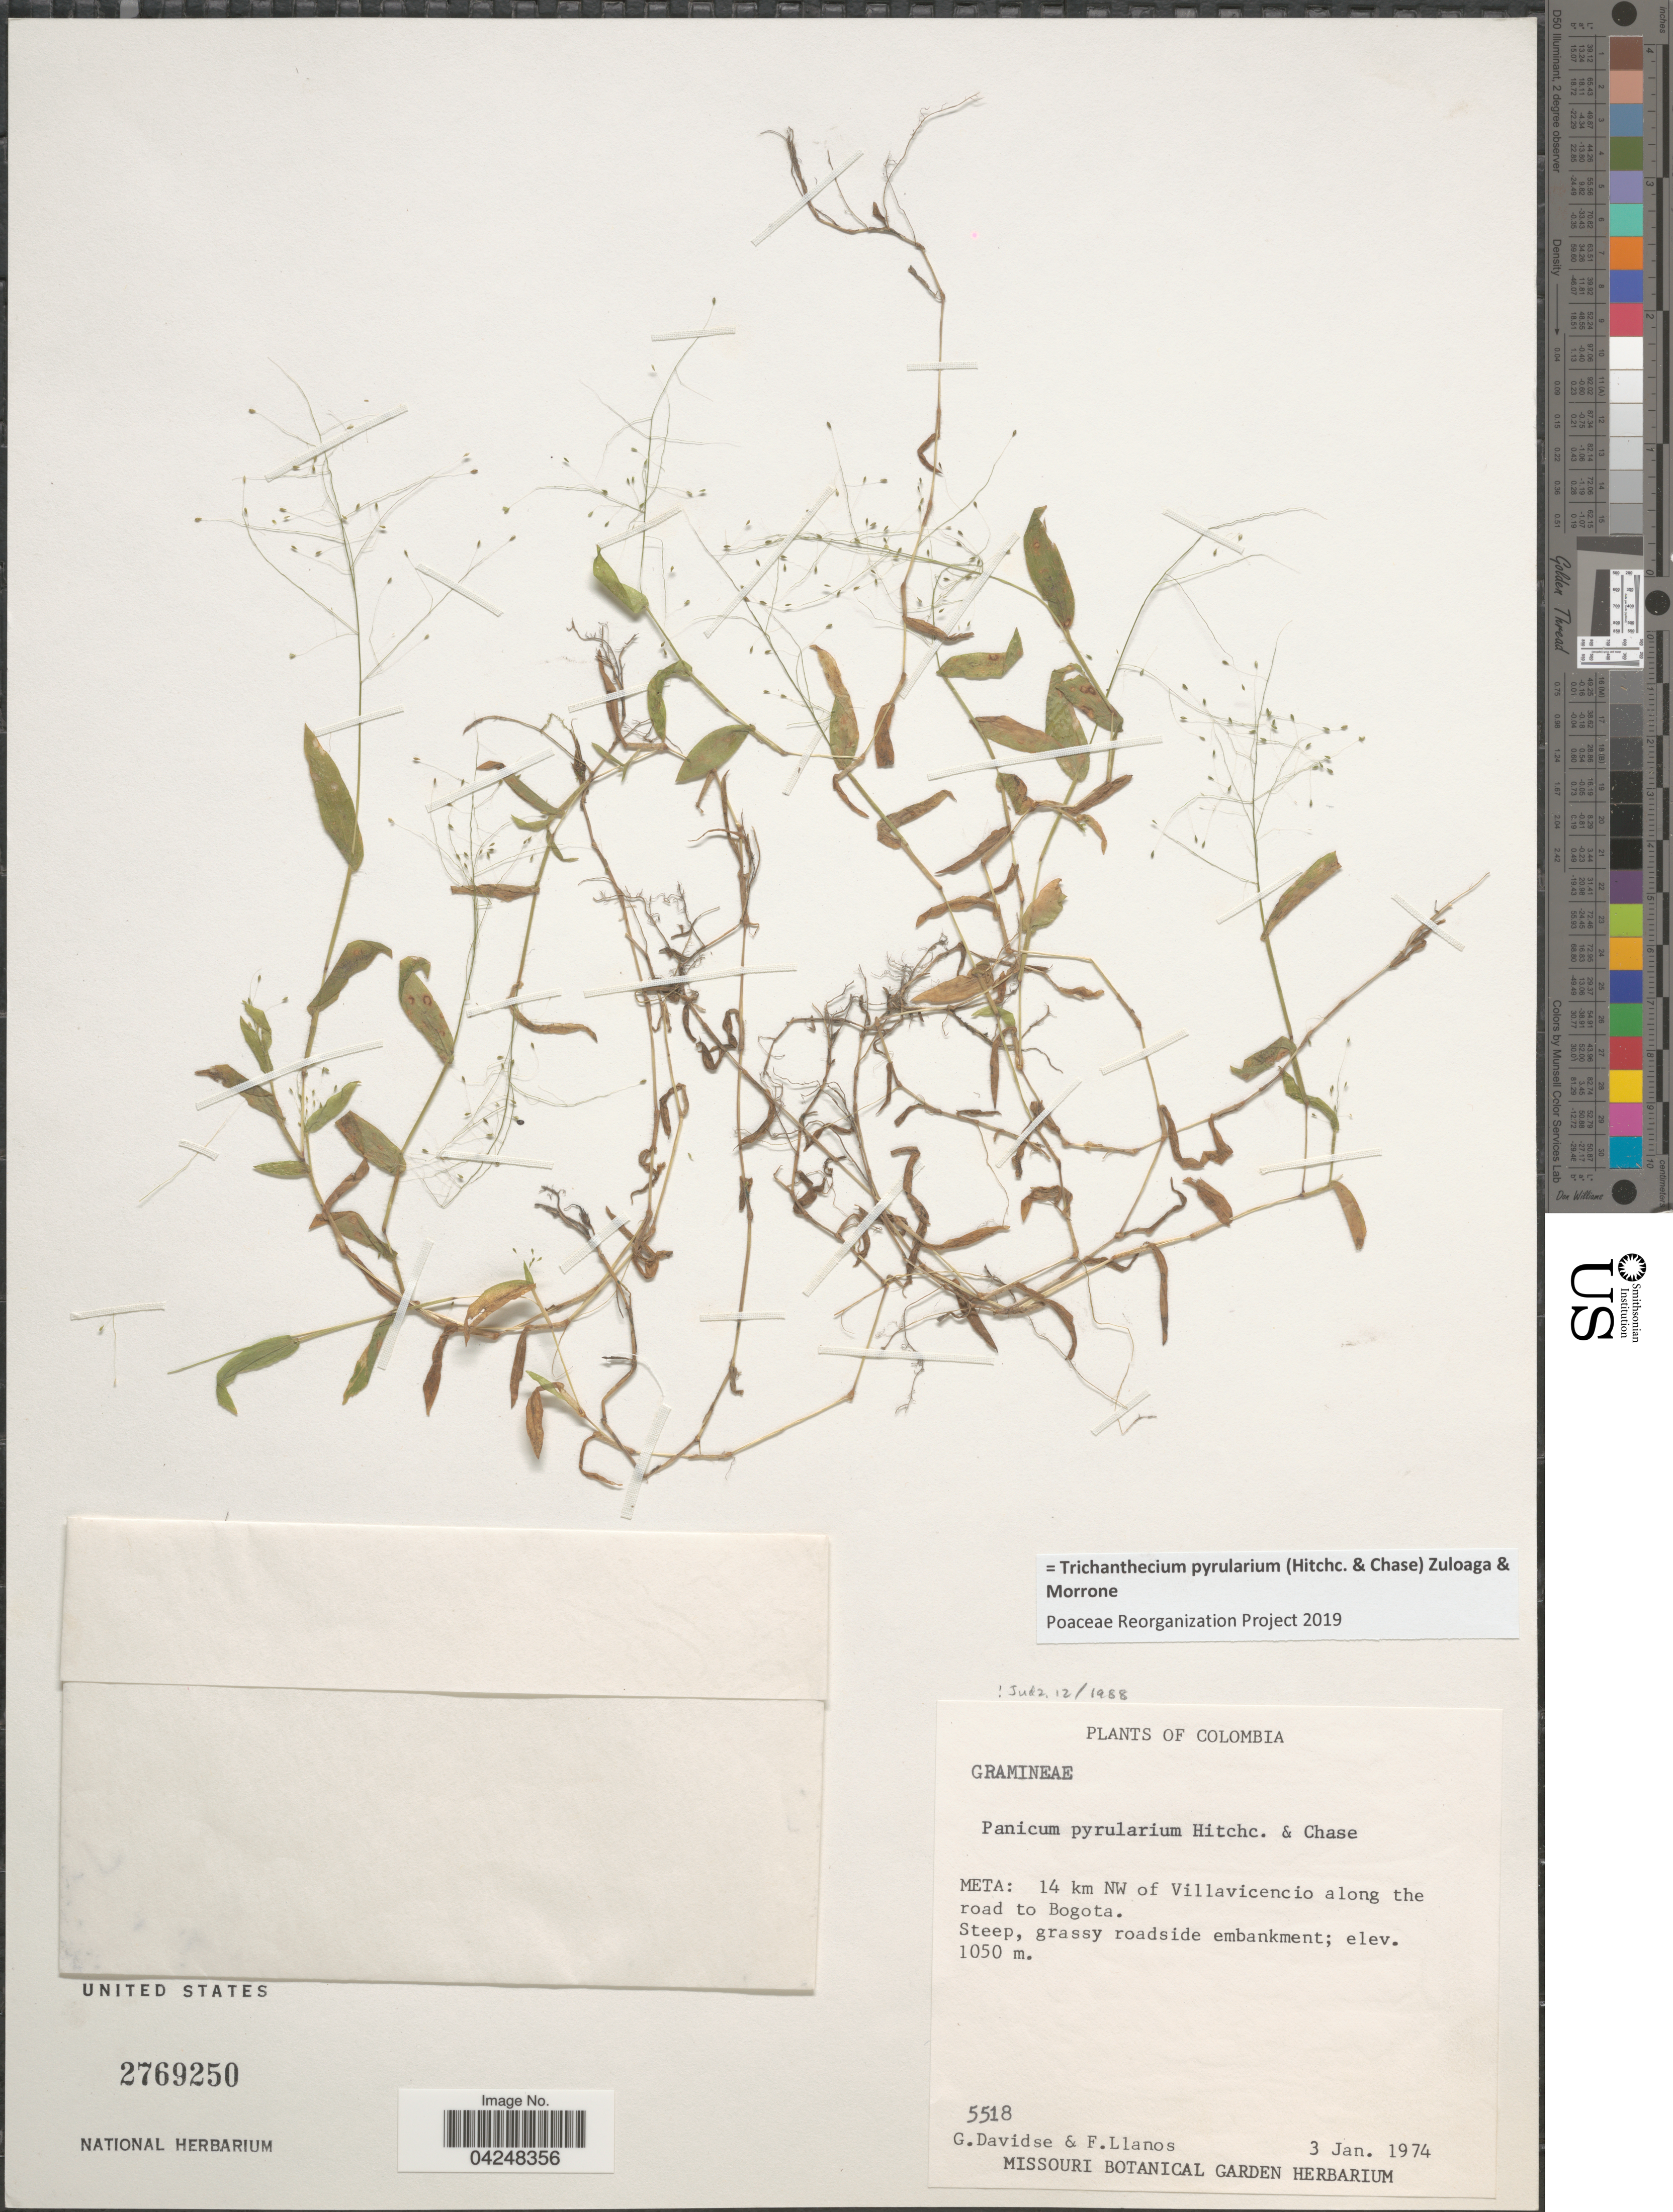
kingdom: Plantae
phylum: Tracheophyta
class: Liliopsida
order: Poales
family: Poaceae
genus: Trichanthecium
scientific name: Trichanthecium pyrularium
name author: (Hitchc. & Chase) Zuloaga & Morrone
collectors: G. Davidse & F. Llanos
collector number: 5518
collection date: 1974-01-03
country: Colombia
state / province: Meta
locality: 14 km NW of Villavicencio along the road to Bogota.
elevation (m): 1050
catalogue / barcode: US 2769250